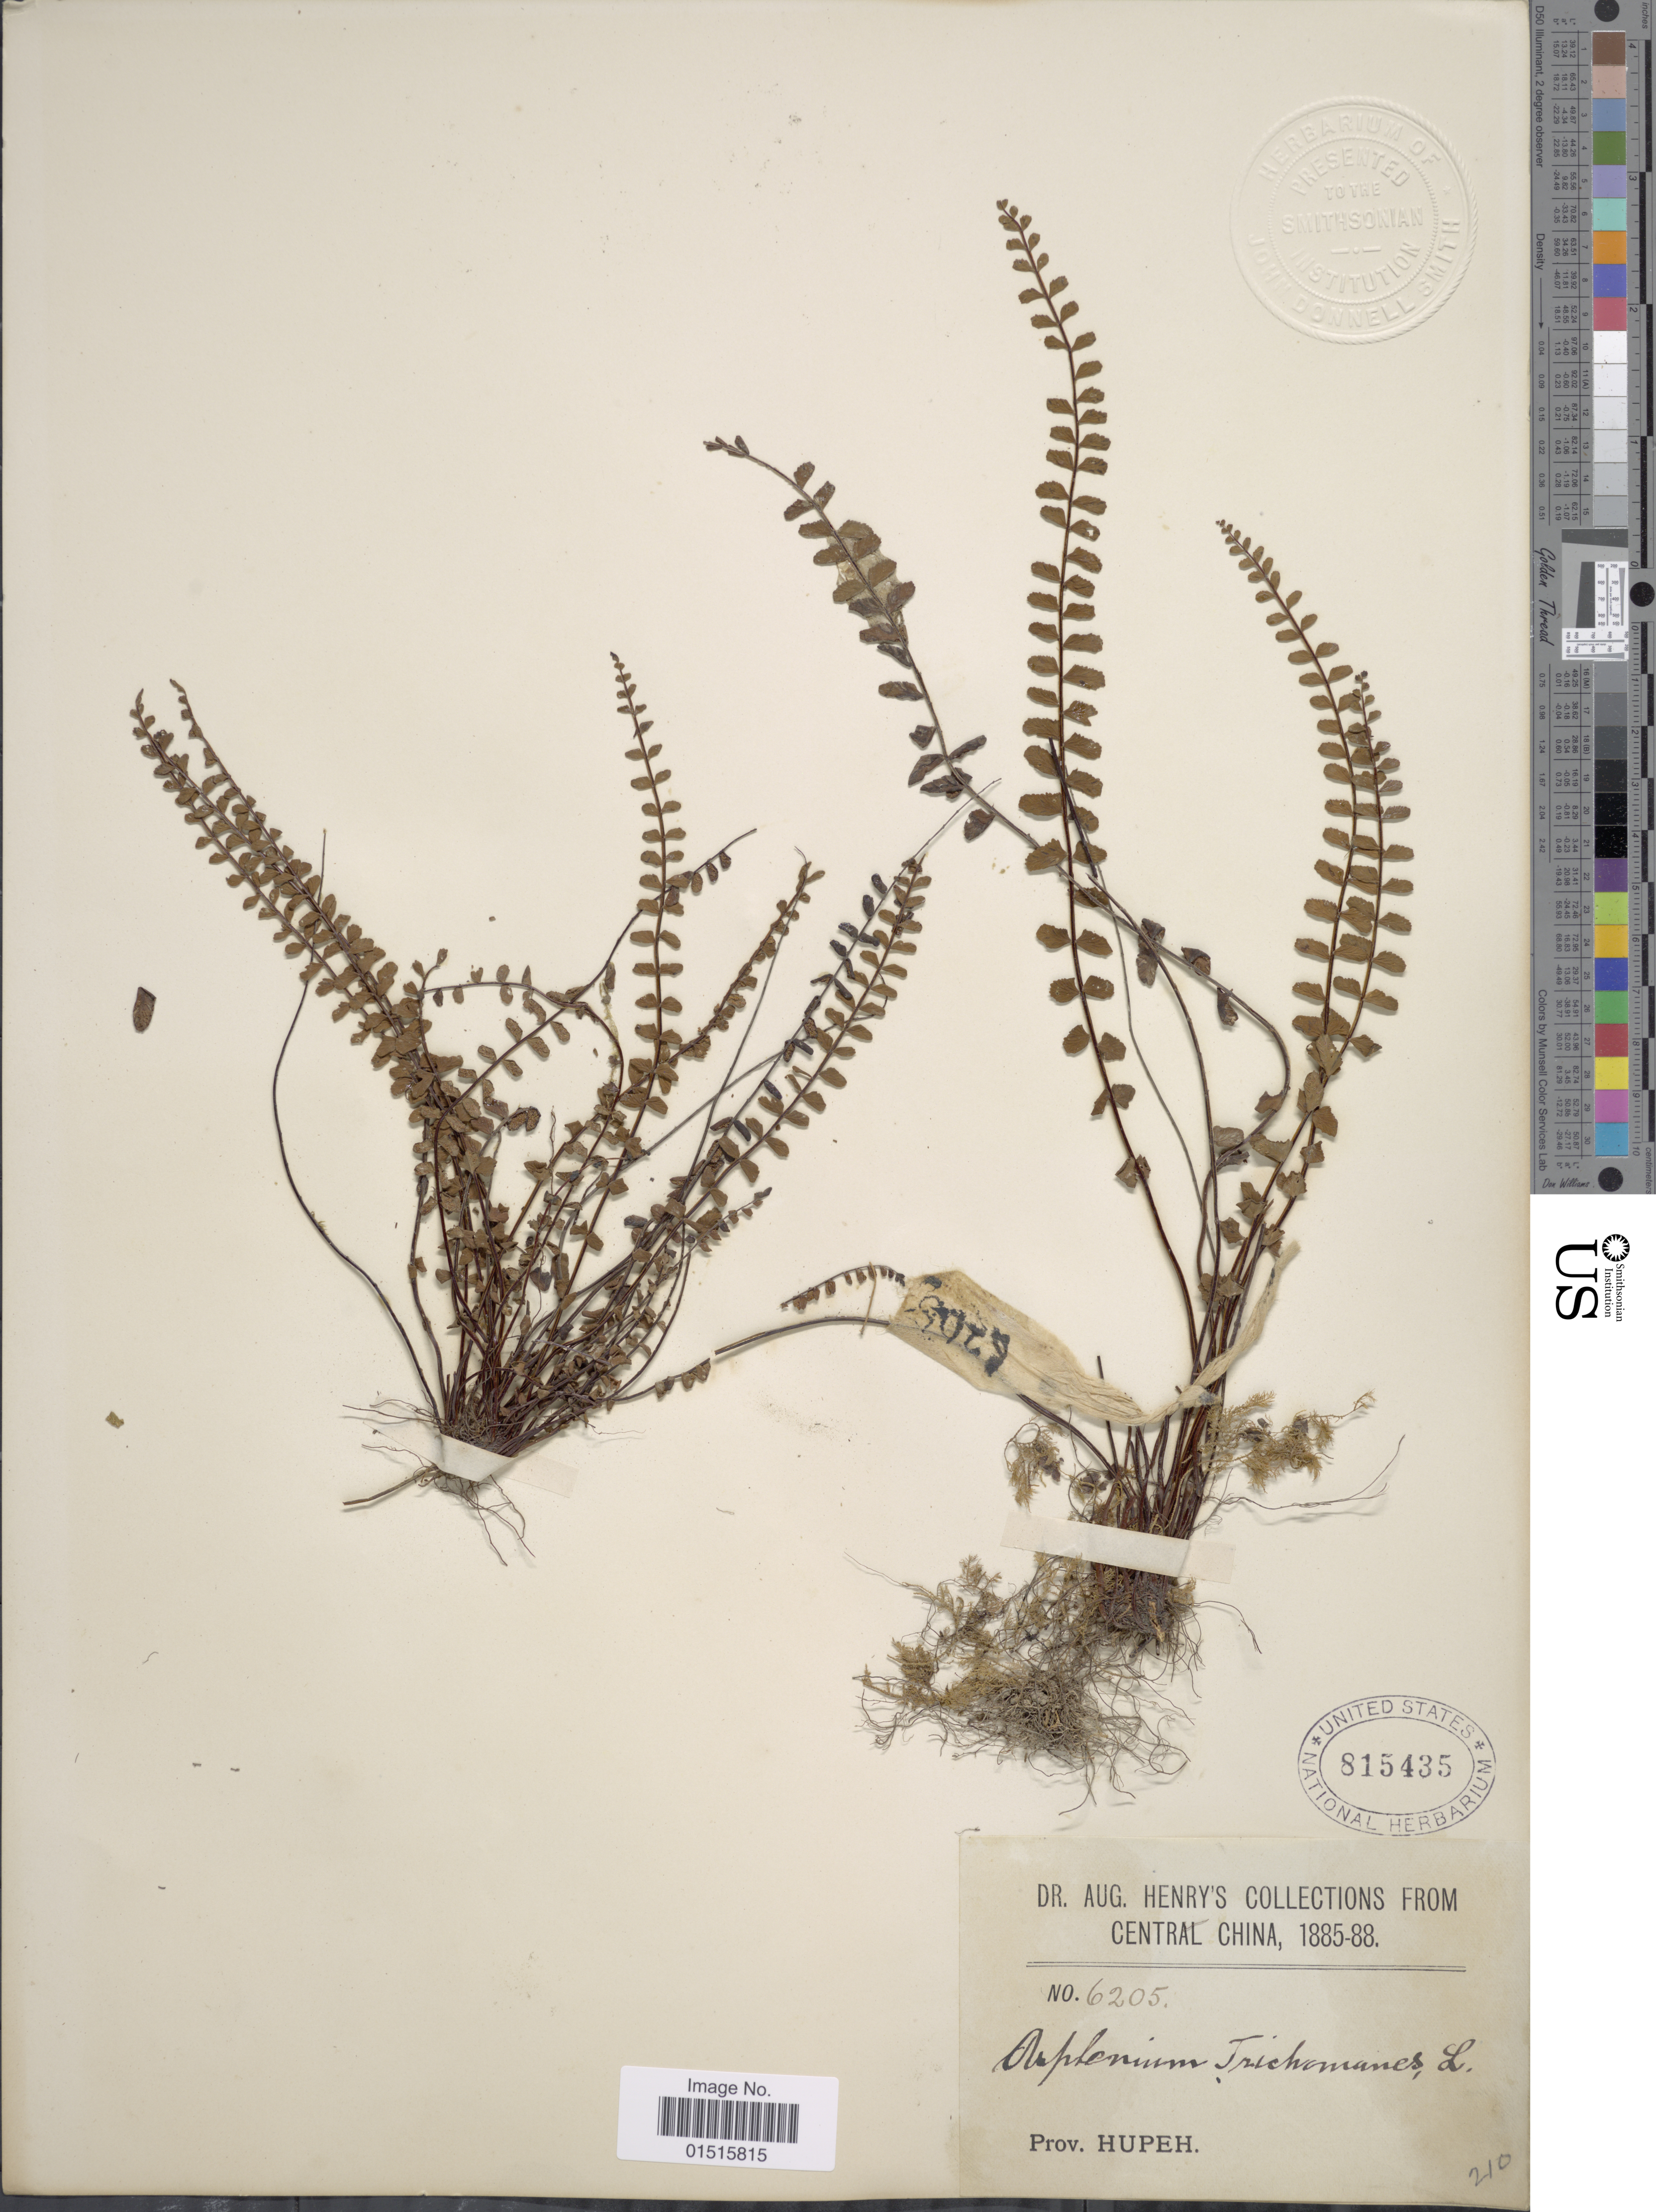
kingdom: Plantae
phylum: Tracheophyta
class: Polypodiopsida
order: Polypodiales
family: Aspleniaceae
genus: Asplenium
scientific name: Asplenium trichomanes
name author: L.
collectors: A. Henry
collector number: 6205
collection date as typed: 1888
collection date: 1885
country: China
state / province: Hubei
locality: Hupeh. Central China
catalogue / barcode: US 815435